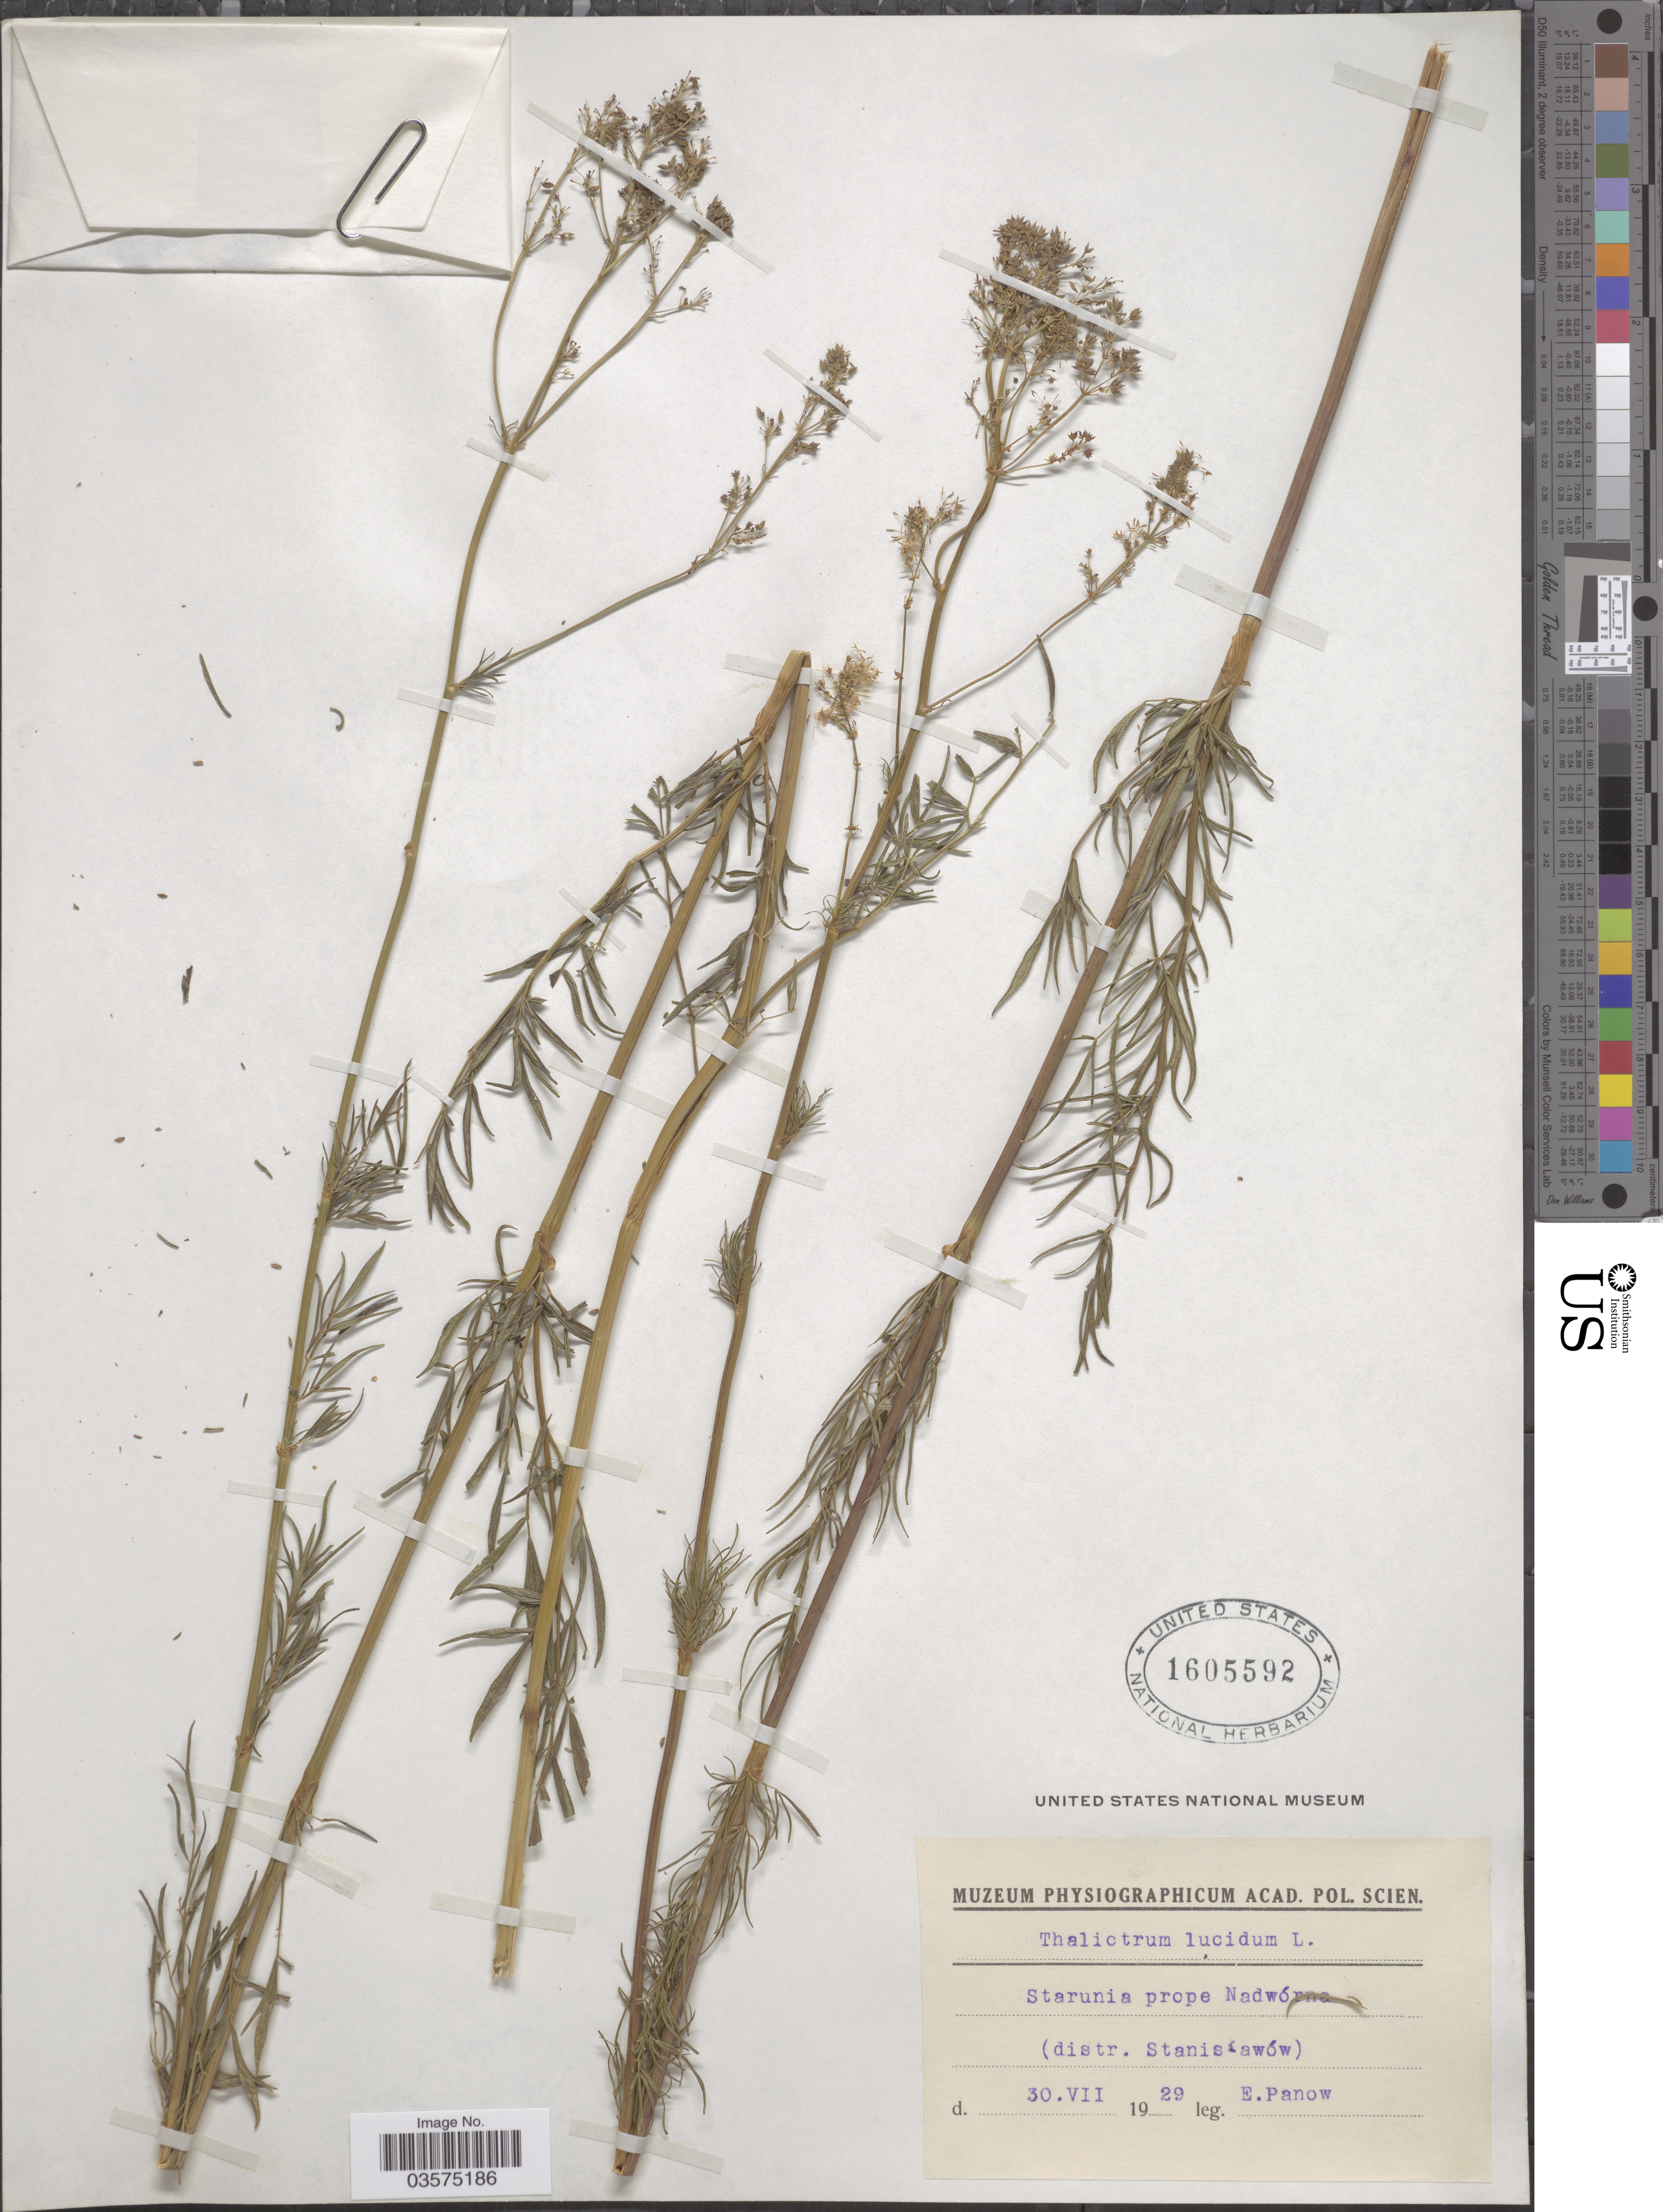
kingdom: Plantae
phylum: Tracheophyta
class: Magnoliopsida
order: Ranunculales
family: Ranunculaceae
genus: Thalictrum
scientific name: Thalictrum lucidum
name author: L.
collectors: E. Panow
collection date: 1929-07-30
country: Ukraine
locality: Starunia prope Nadwórna (distr. Stanisławów).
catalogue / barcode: US 1605592